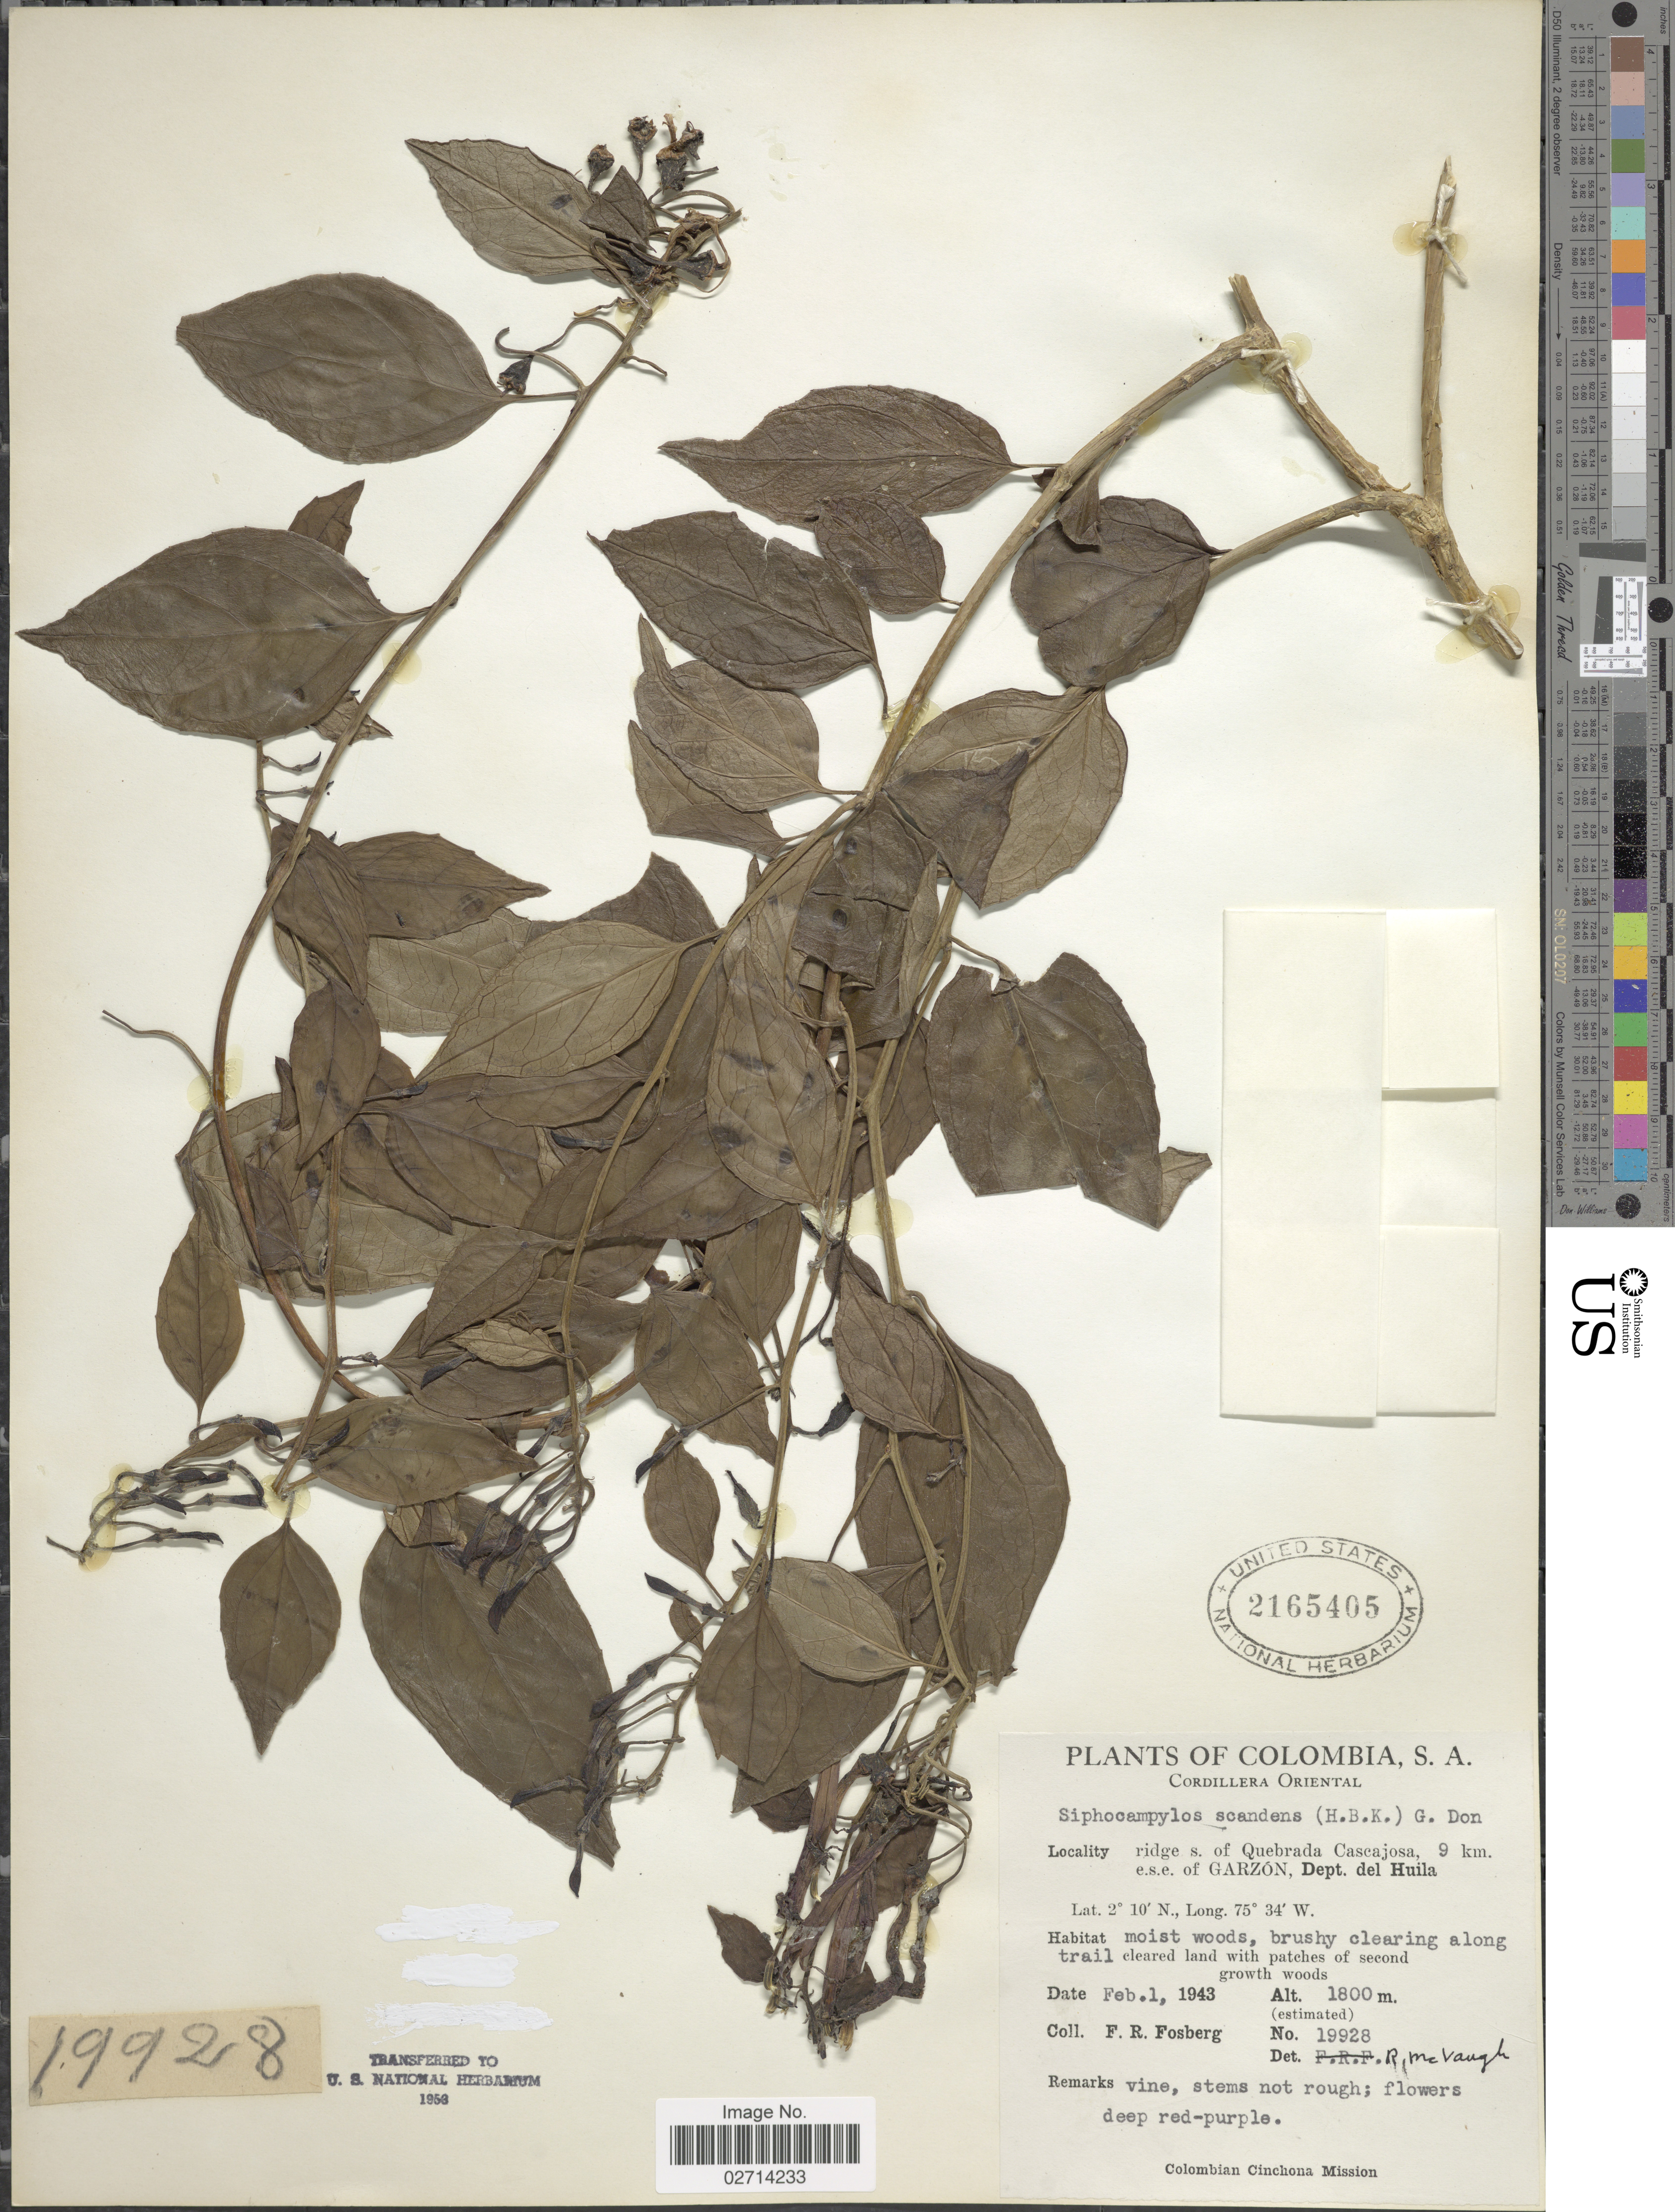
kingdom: Plantae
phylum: Tracheophyta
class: Magnoliopsida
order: Asterales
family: Campanulaceae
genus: Siphocampylus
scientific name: Siphocampylus scandens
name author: (Kunth) G. Don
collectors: F. R. Fosberg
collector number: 19928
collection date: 1943-02-01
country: Colombia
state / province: Huila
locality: Cordillera Oriental, ridge s. of Quebrada Cascajosa, 9 km. e.s.e. of Garzon, moist woods, brushy clearing along trail.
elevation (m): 1800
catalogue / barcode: US 2165405